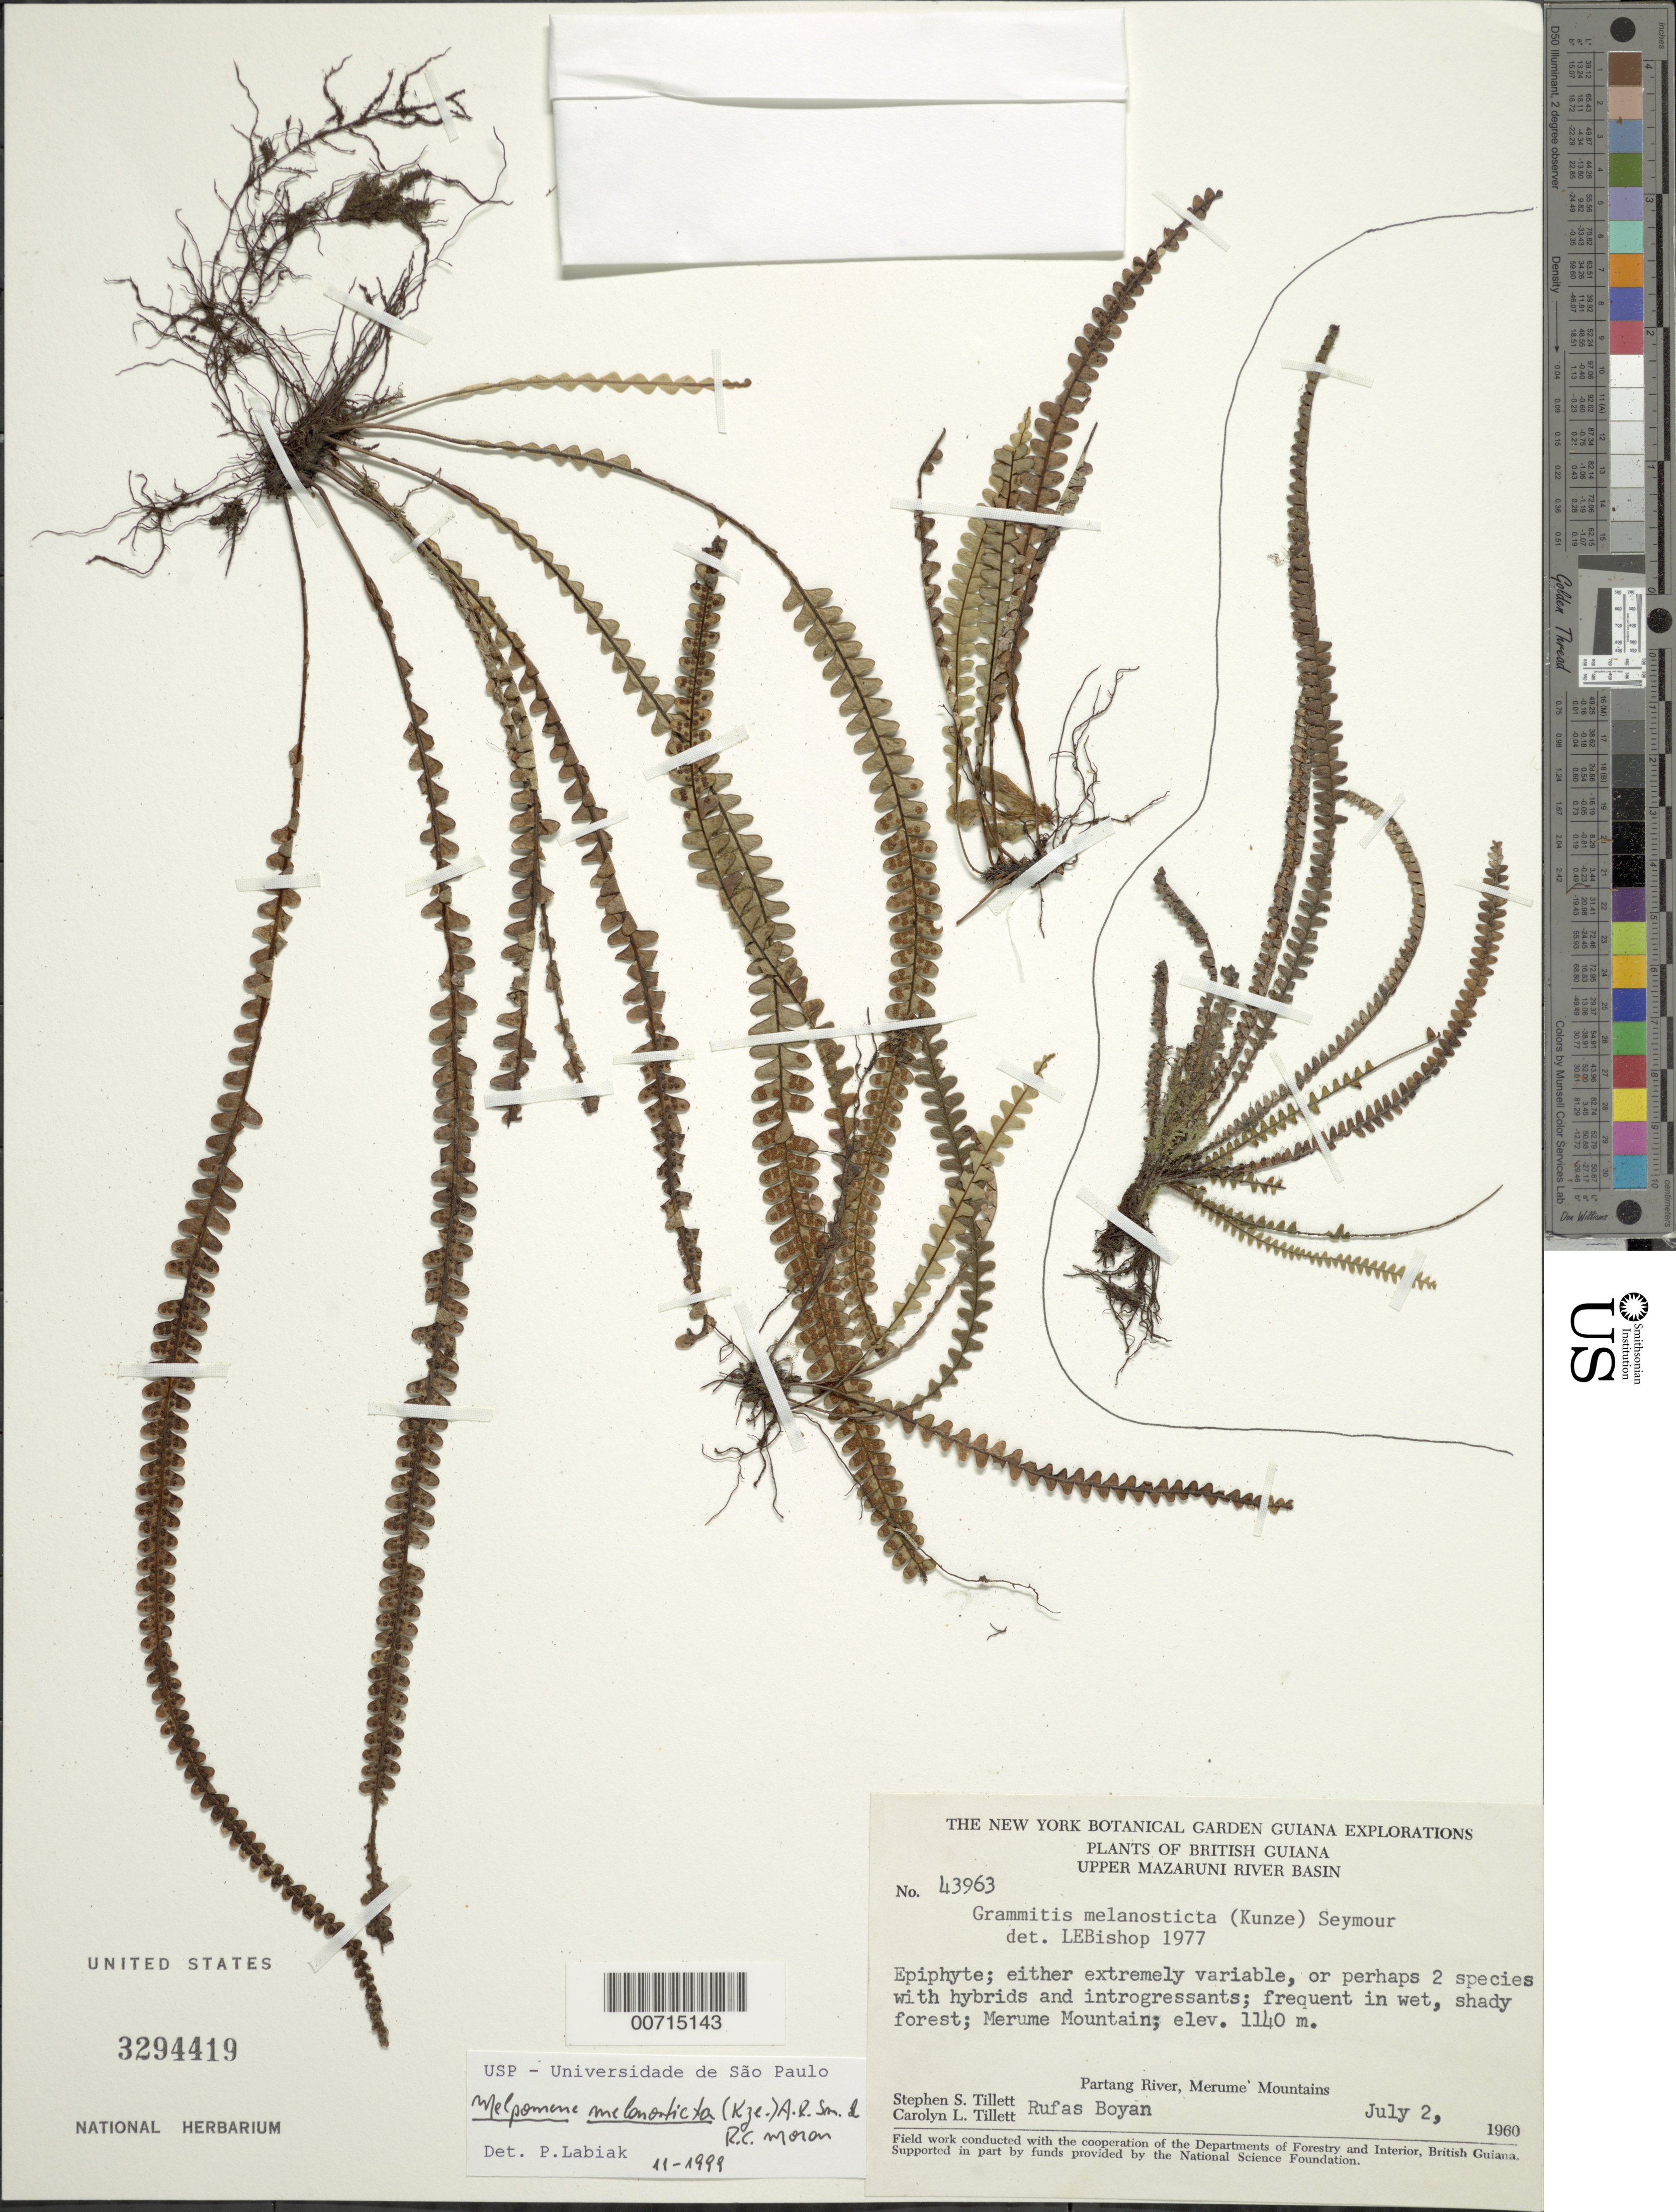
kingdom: Plantae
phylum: Tracheophyta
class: Polypodiopsida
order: Polypodiales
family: Polypodiaceae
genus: Melpomene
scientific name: Melpomene melanosticta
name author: (Kunze) A.R. Sm. & R.C. Moran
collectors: S. S. Tillett, C. L. Tillett & R. Boyan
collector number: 43963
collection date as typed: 2-Jul-60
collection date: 1960-07-02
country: Guyana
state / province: Cuyuni-Mazaruni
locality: Merume Mts., Partang R., upper Mazaruni River Basin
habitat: Wet shady forest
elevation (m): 1143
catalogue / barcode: US 3294419